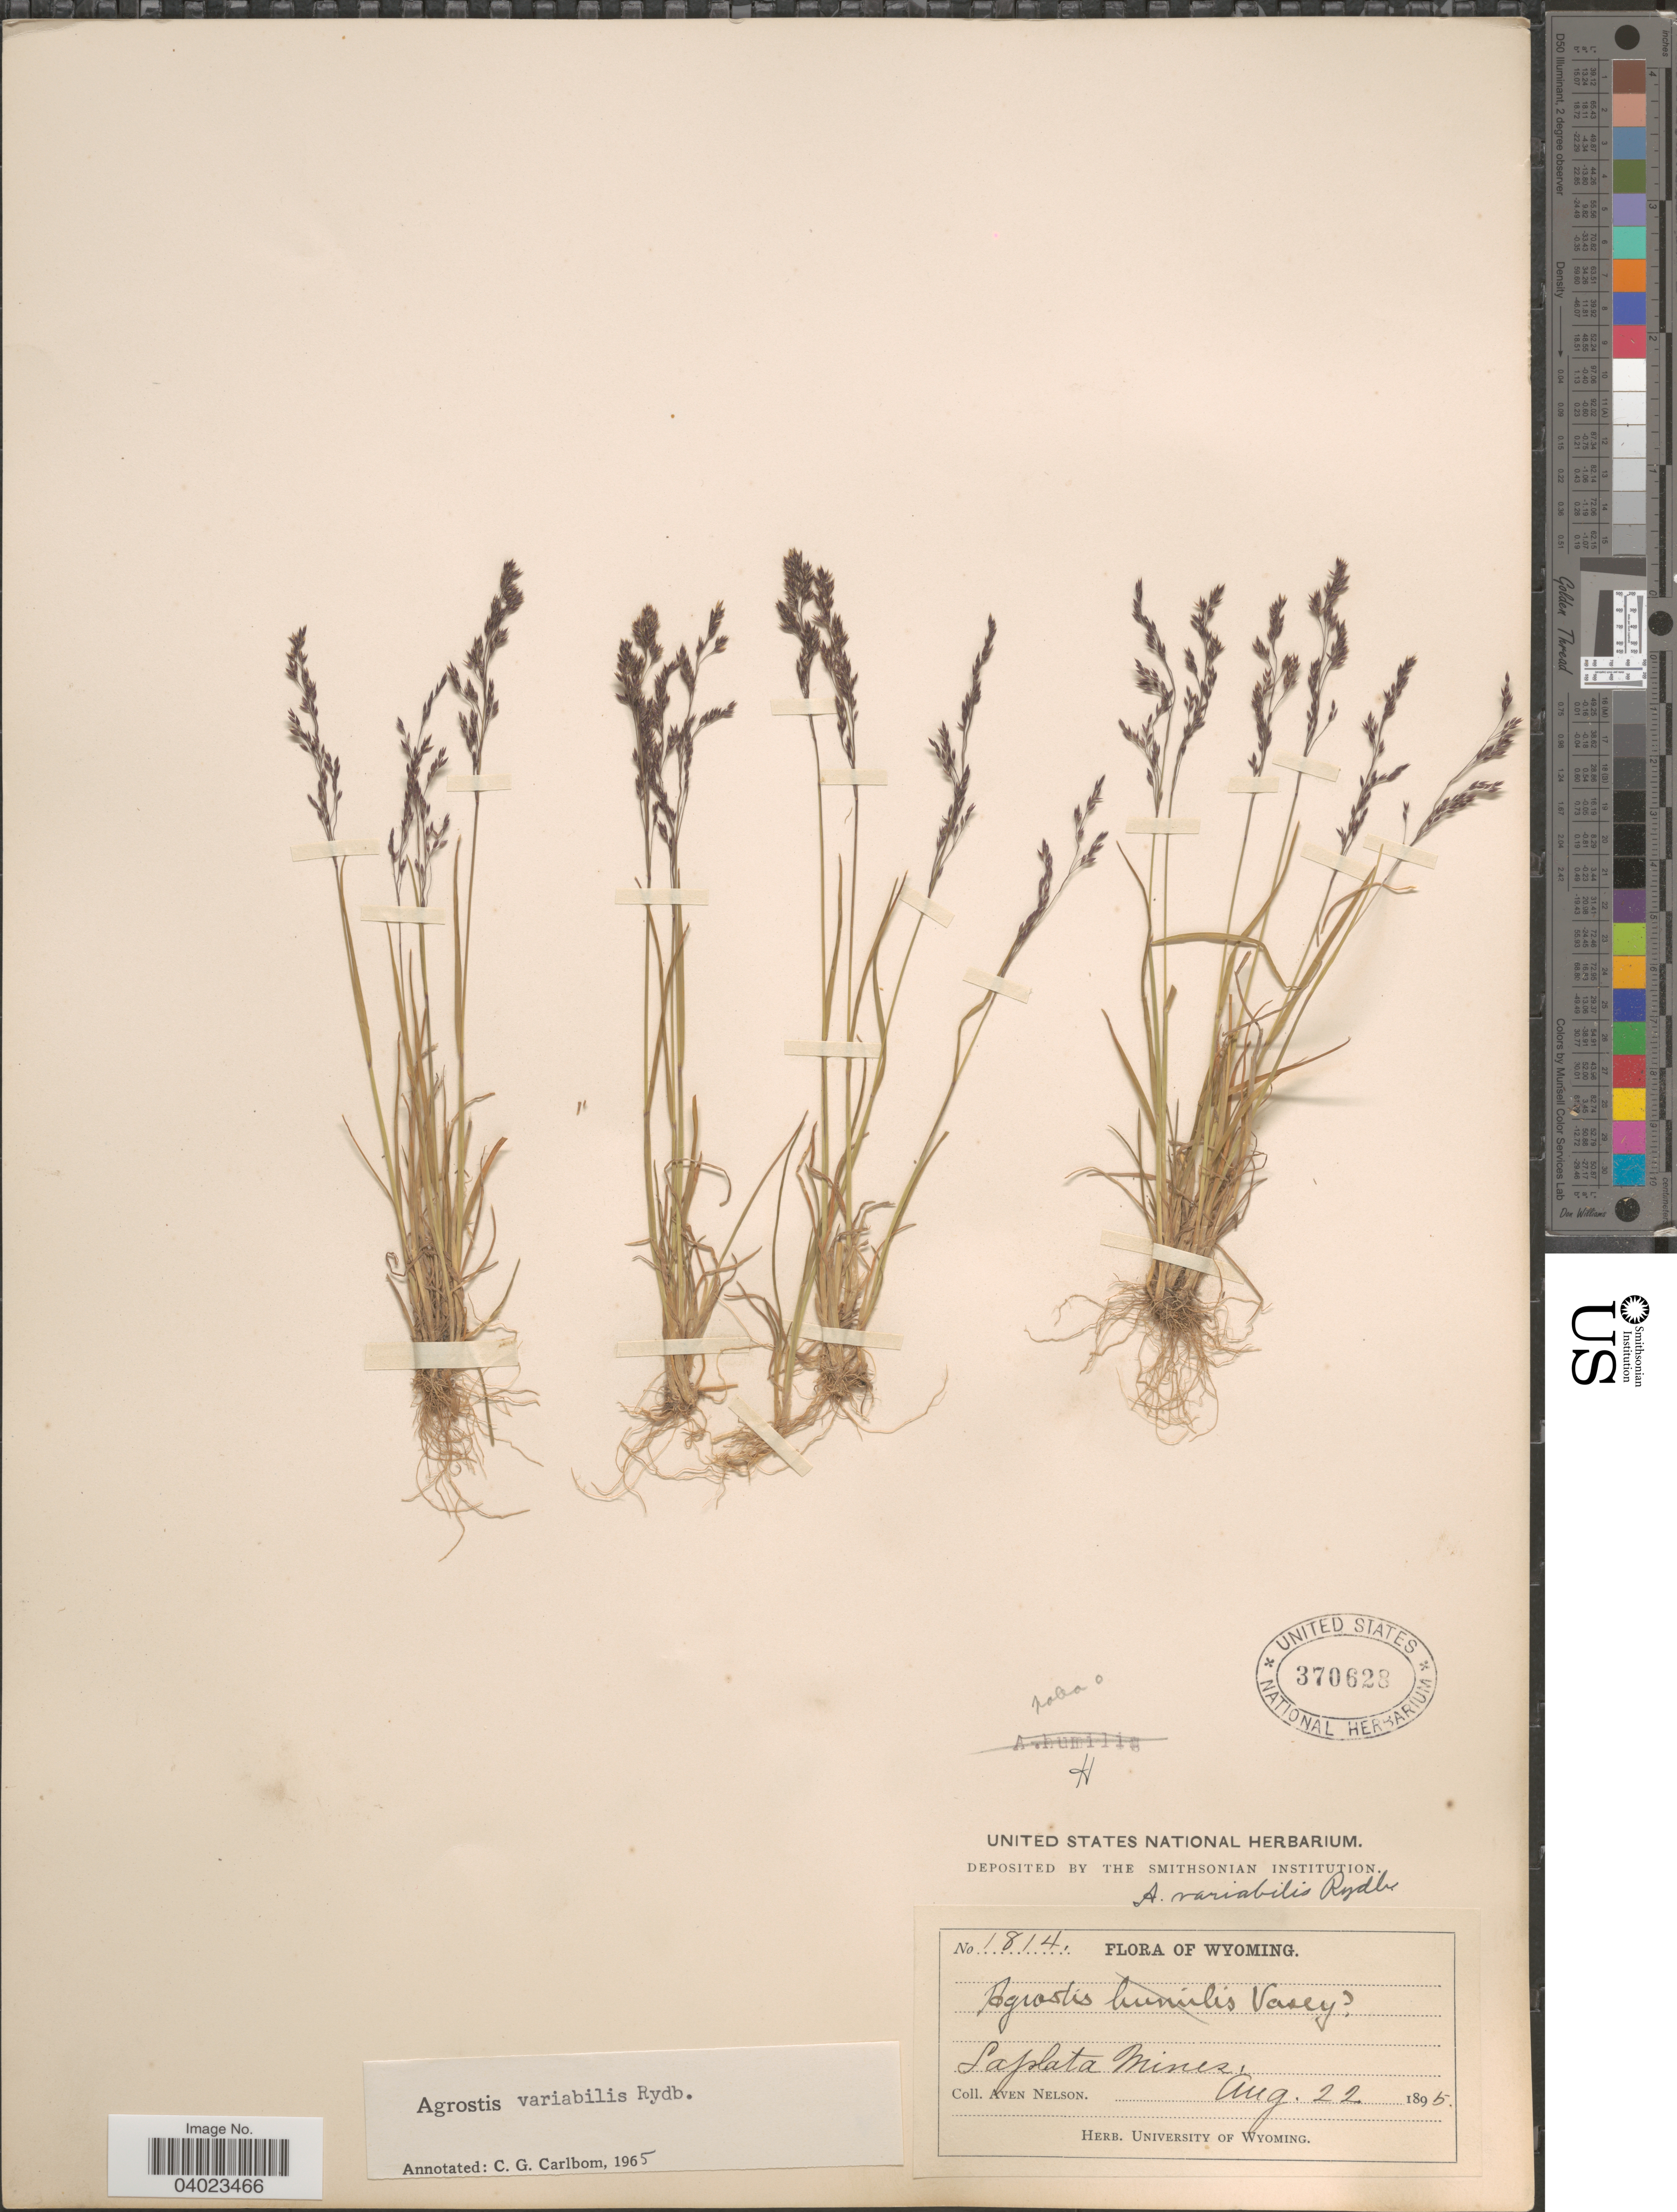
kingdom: Plantae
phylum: Tracheophyta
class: Liliopsida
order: Poales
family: Poaceae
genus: Agrostis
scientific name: Agrostis variabilis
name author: Rydb.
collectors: A. Nelson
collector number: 1814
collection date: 1895-08-22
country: United States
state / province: Wyoming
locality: Laplata Mines.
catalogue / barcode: US 370628